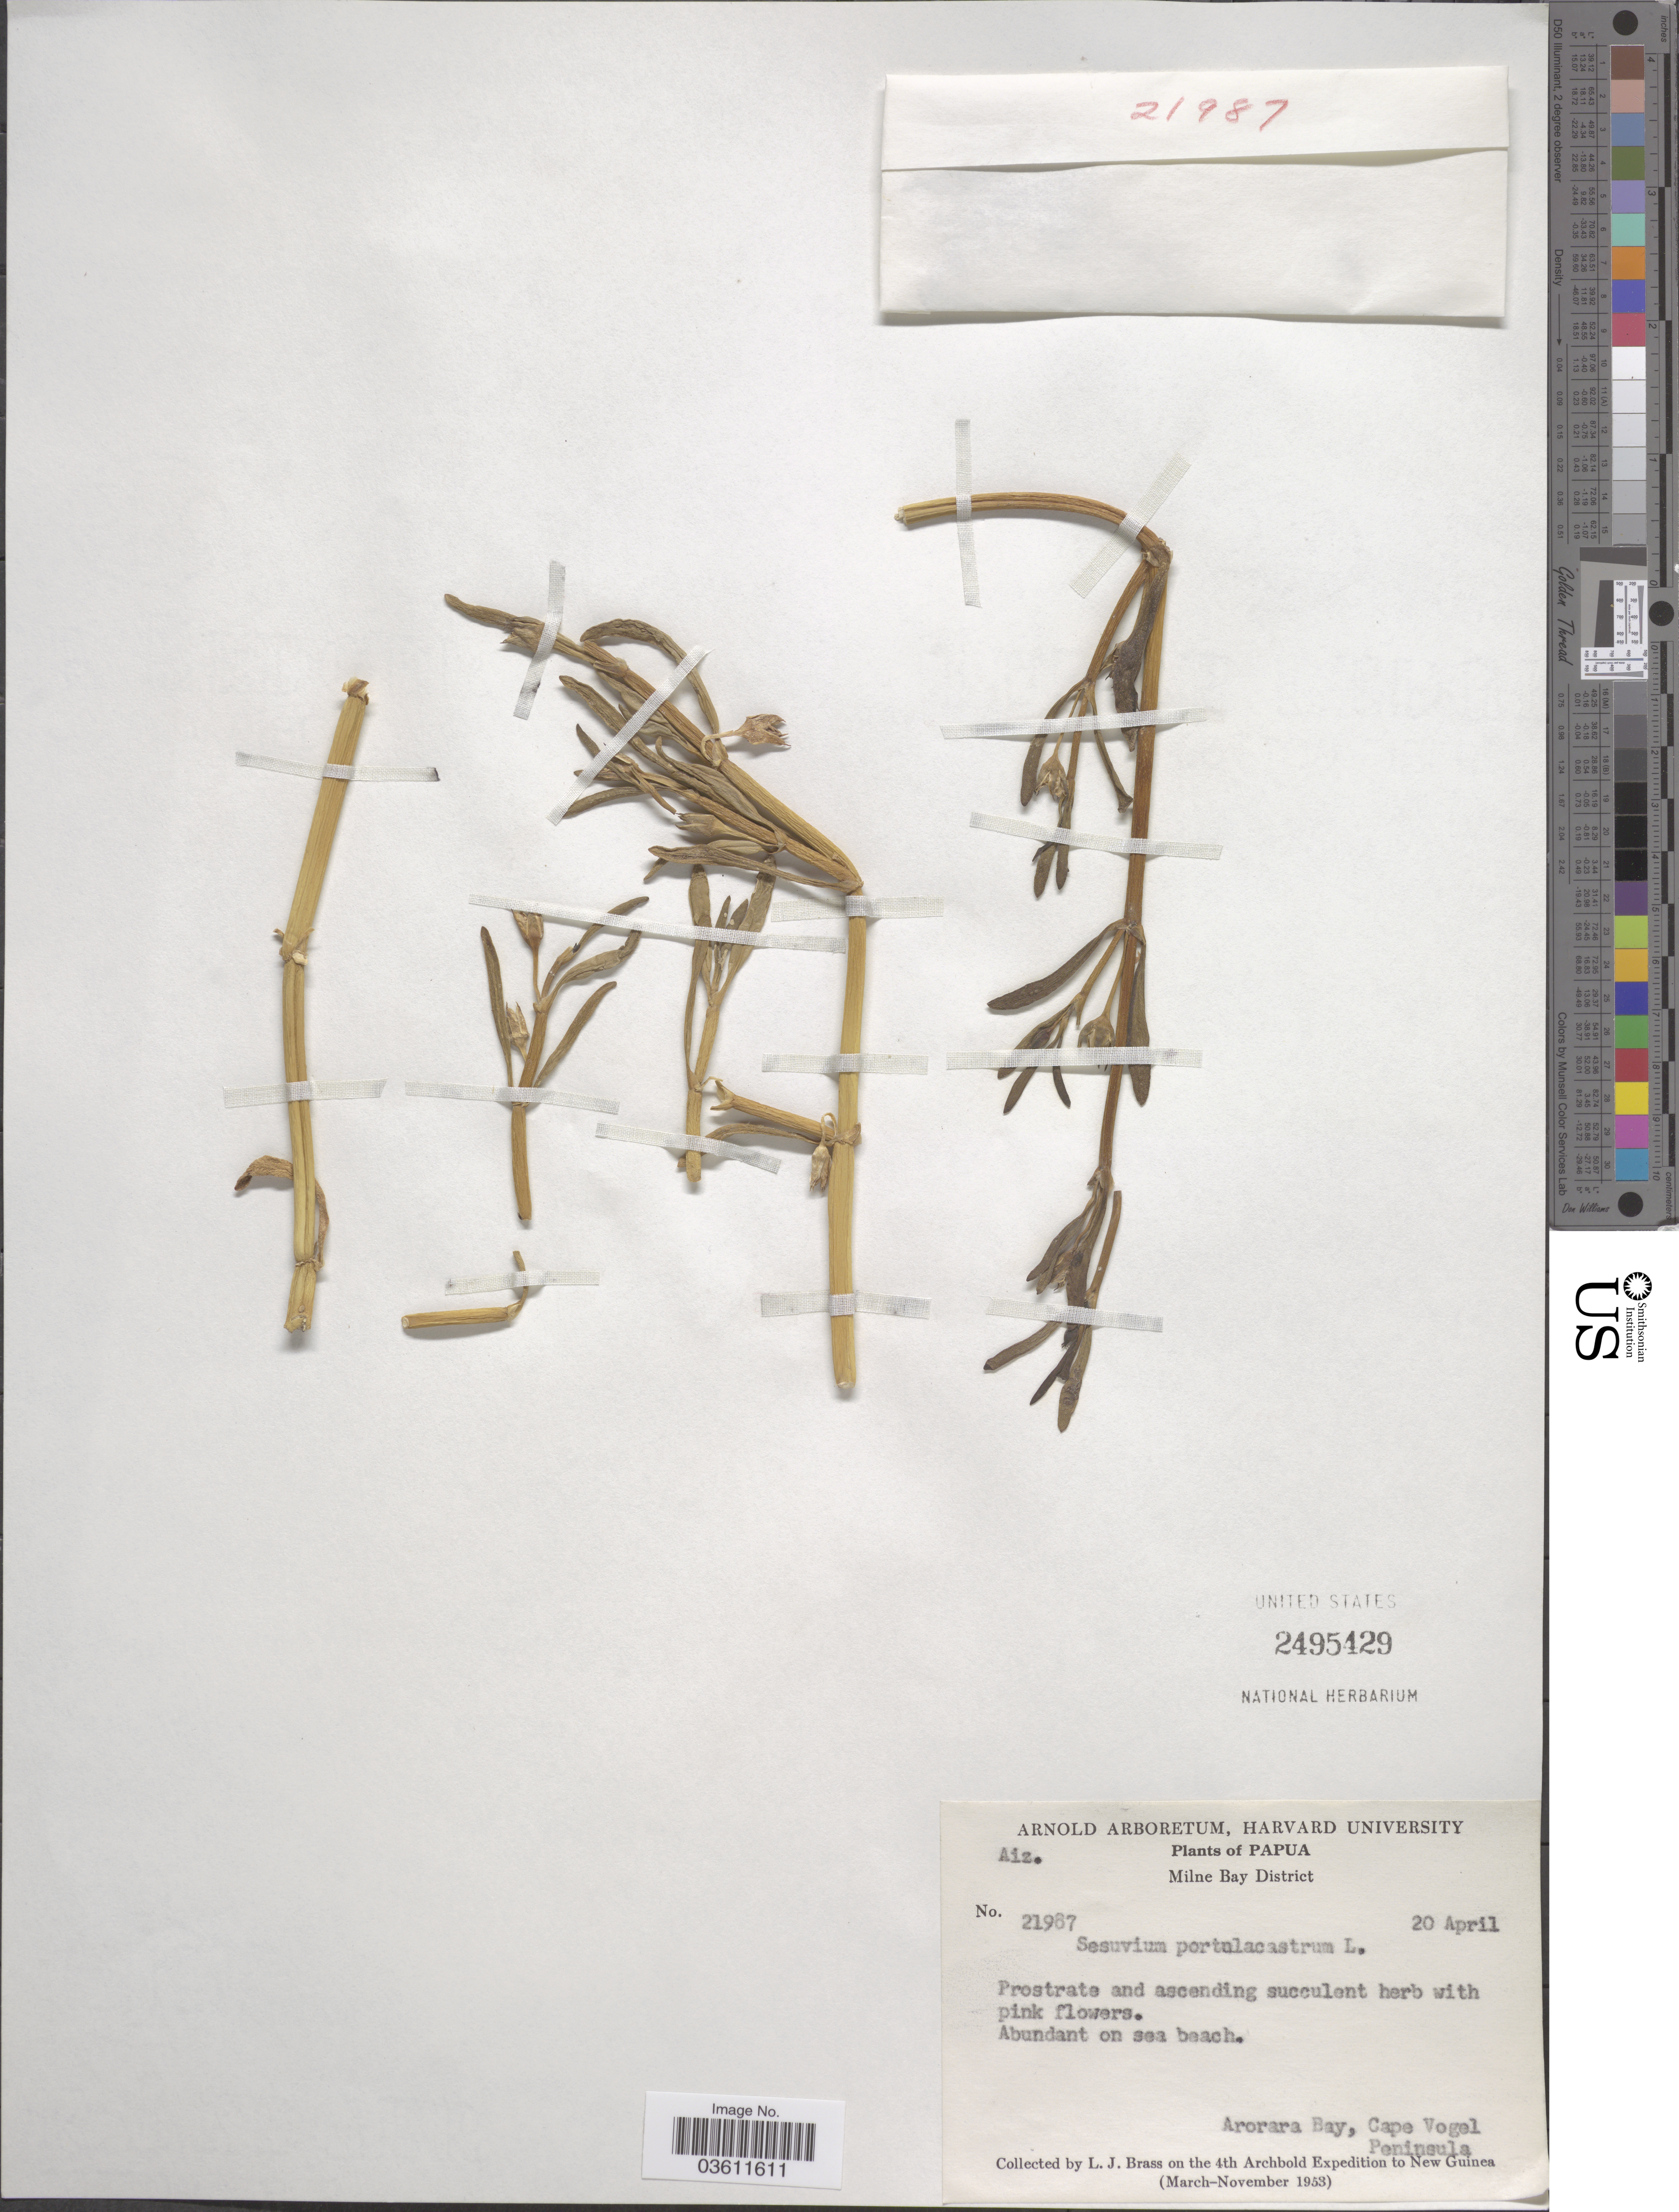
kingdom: Plantae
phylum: Tracheophyta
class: Magnoliopsida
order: Caryophyllales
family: Aizoaceae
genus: Sesuvium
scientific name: Sesuvium portulacastrum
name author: (L.) L.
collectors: L. J. Brass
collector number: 21987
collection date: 1953-04-20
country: Papua New Guinea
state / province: Milne Bay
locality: Papua. Milne Bay District. Arorara Bay, Cape Vogel Peninsula. New Guinea.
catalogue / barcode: US 2495429